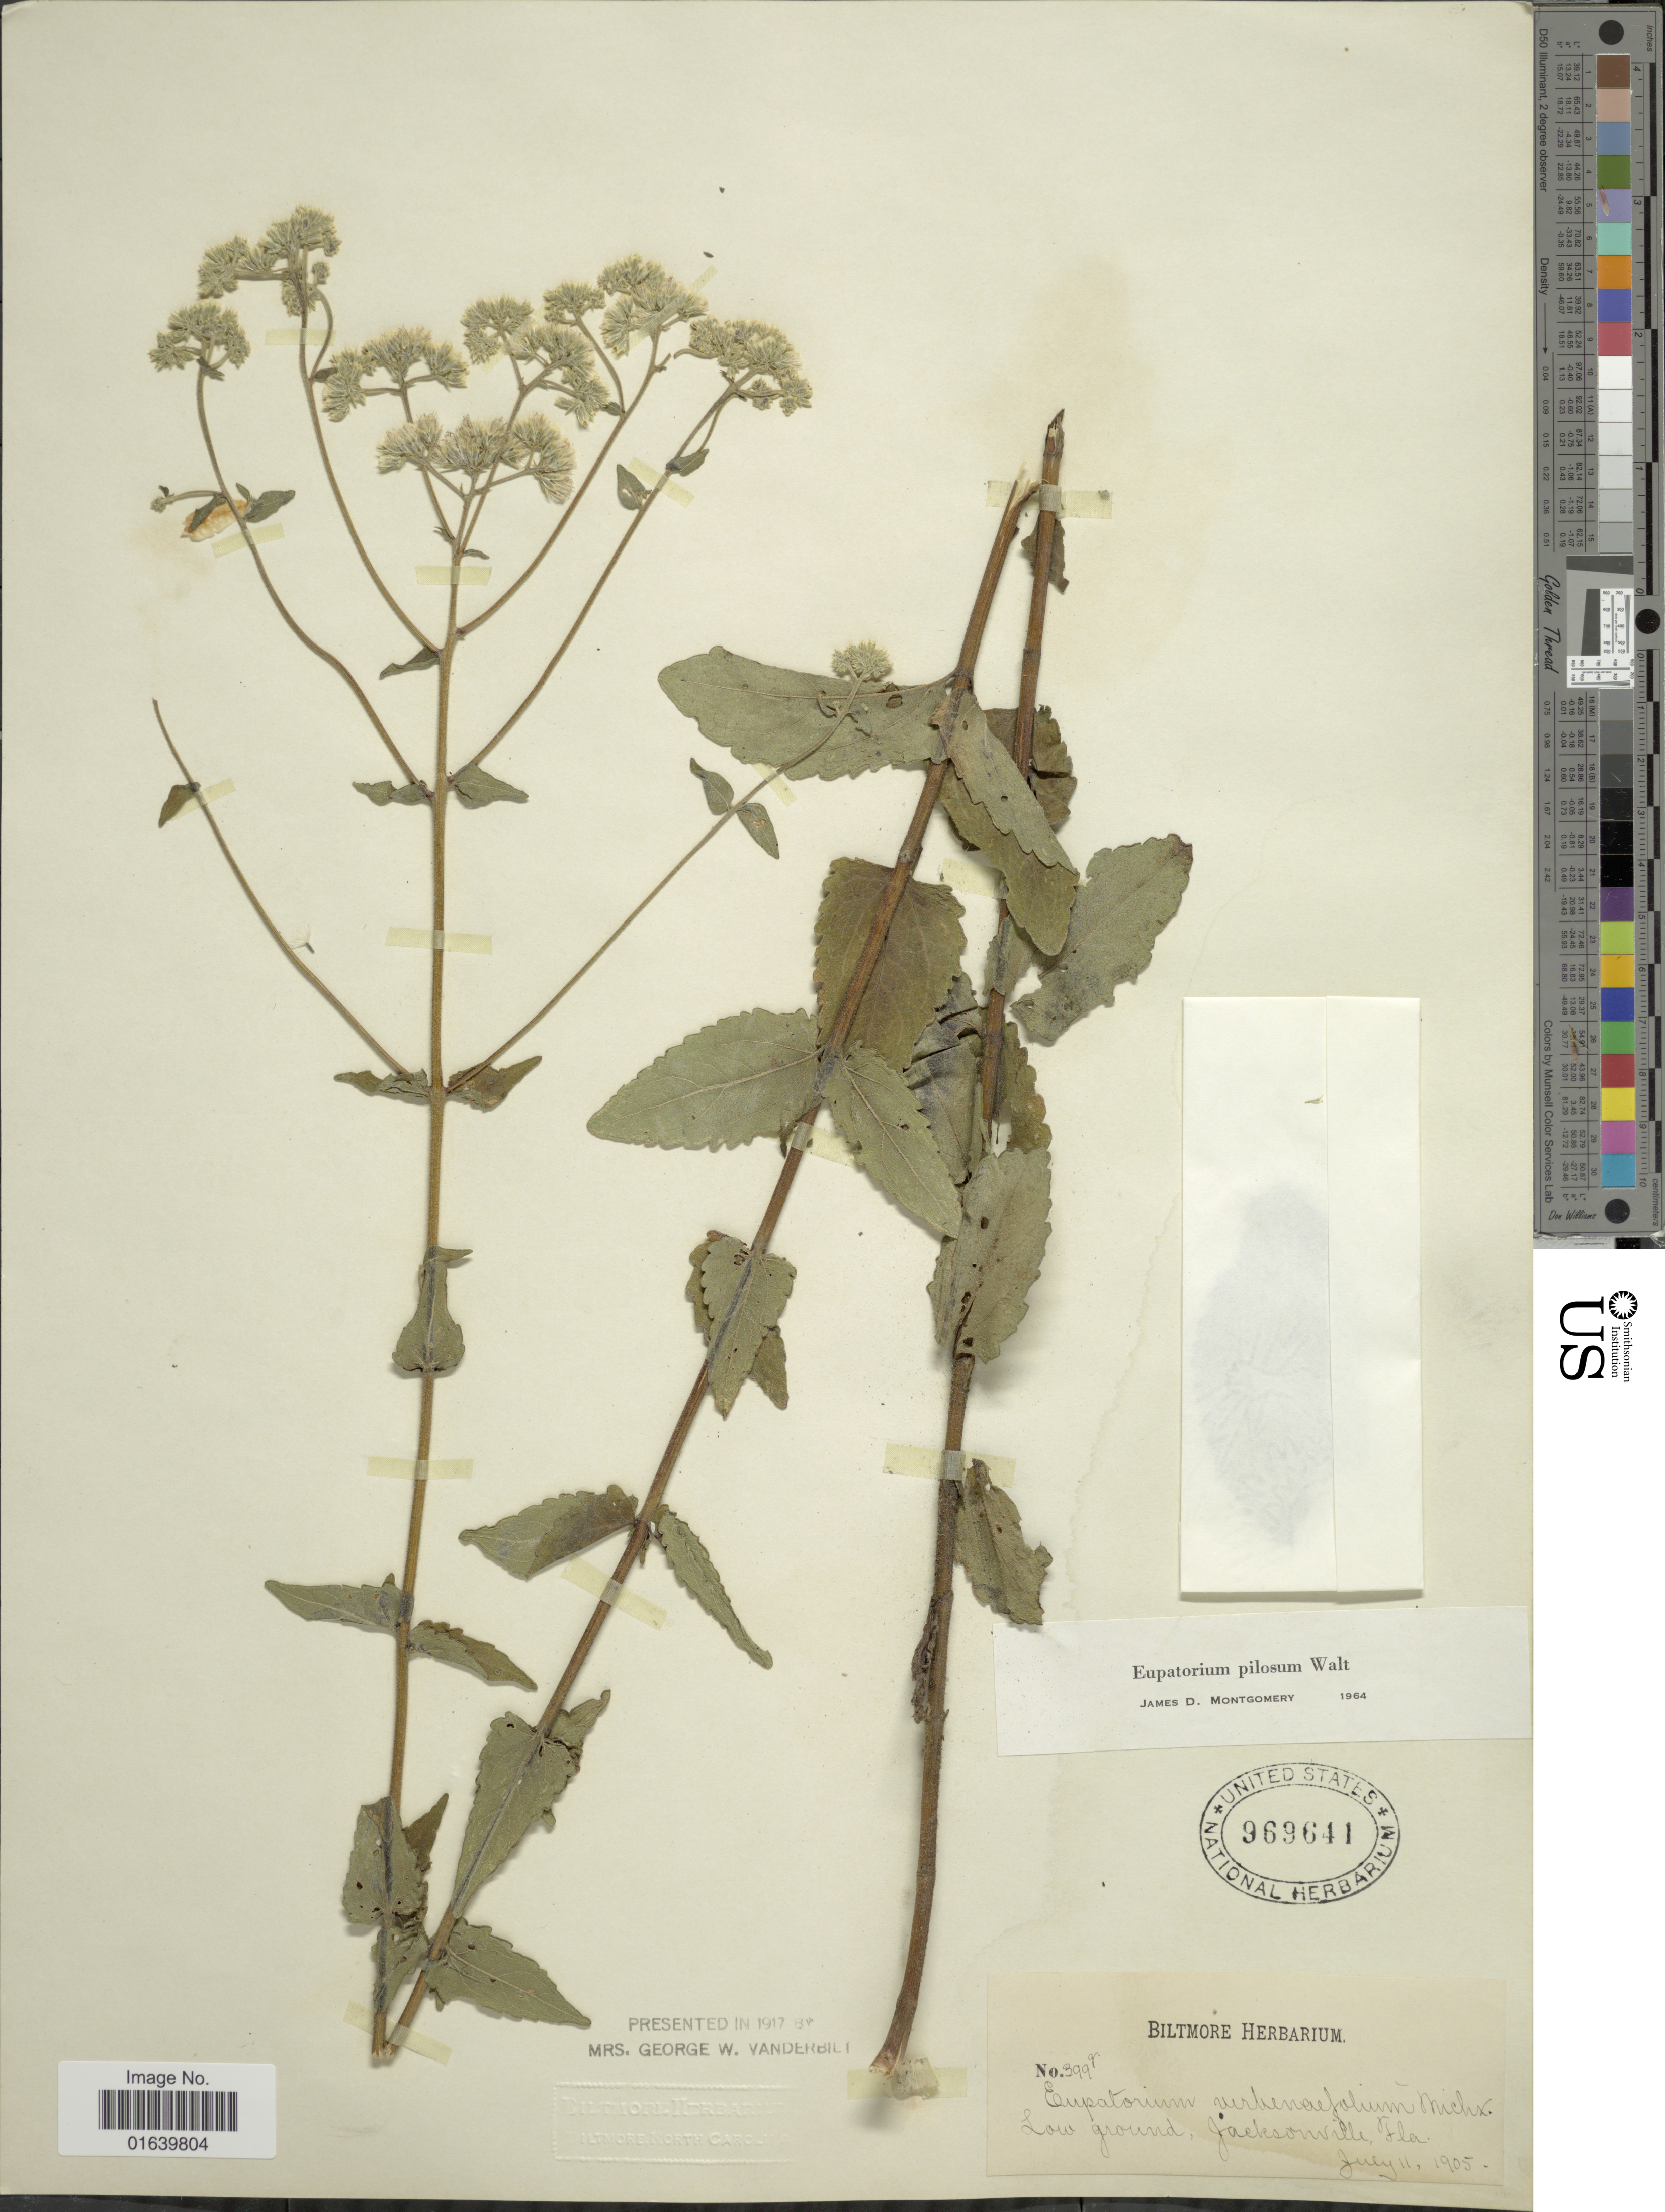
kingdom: Plantae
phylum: Tracheophyta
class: Magnoliopsida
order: Asterales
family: Asteraceae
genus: Eupatorium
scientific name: Eupatorium pilosum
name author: Walter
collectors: ex herb. Biltmore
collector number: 399g*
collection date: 1905-07-11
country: United States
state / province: Florida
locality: Jacksonville, Fla.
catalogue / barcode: US 969641